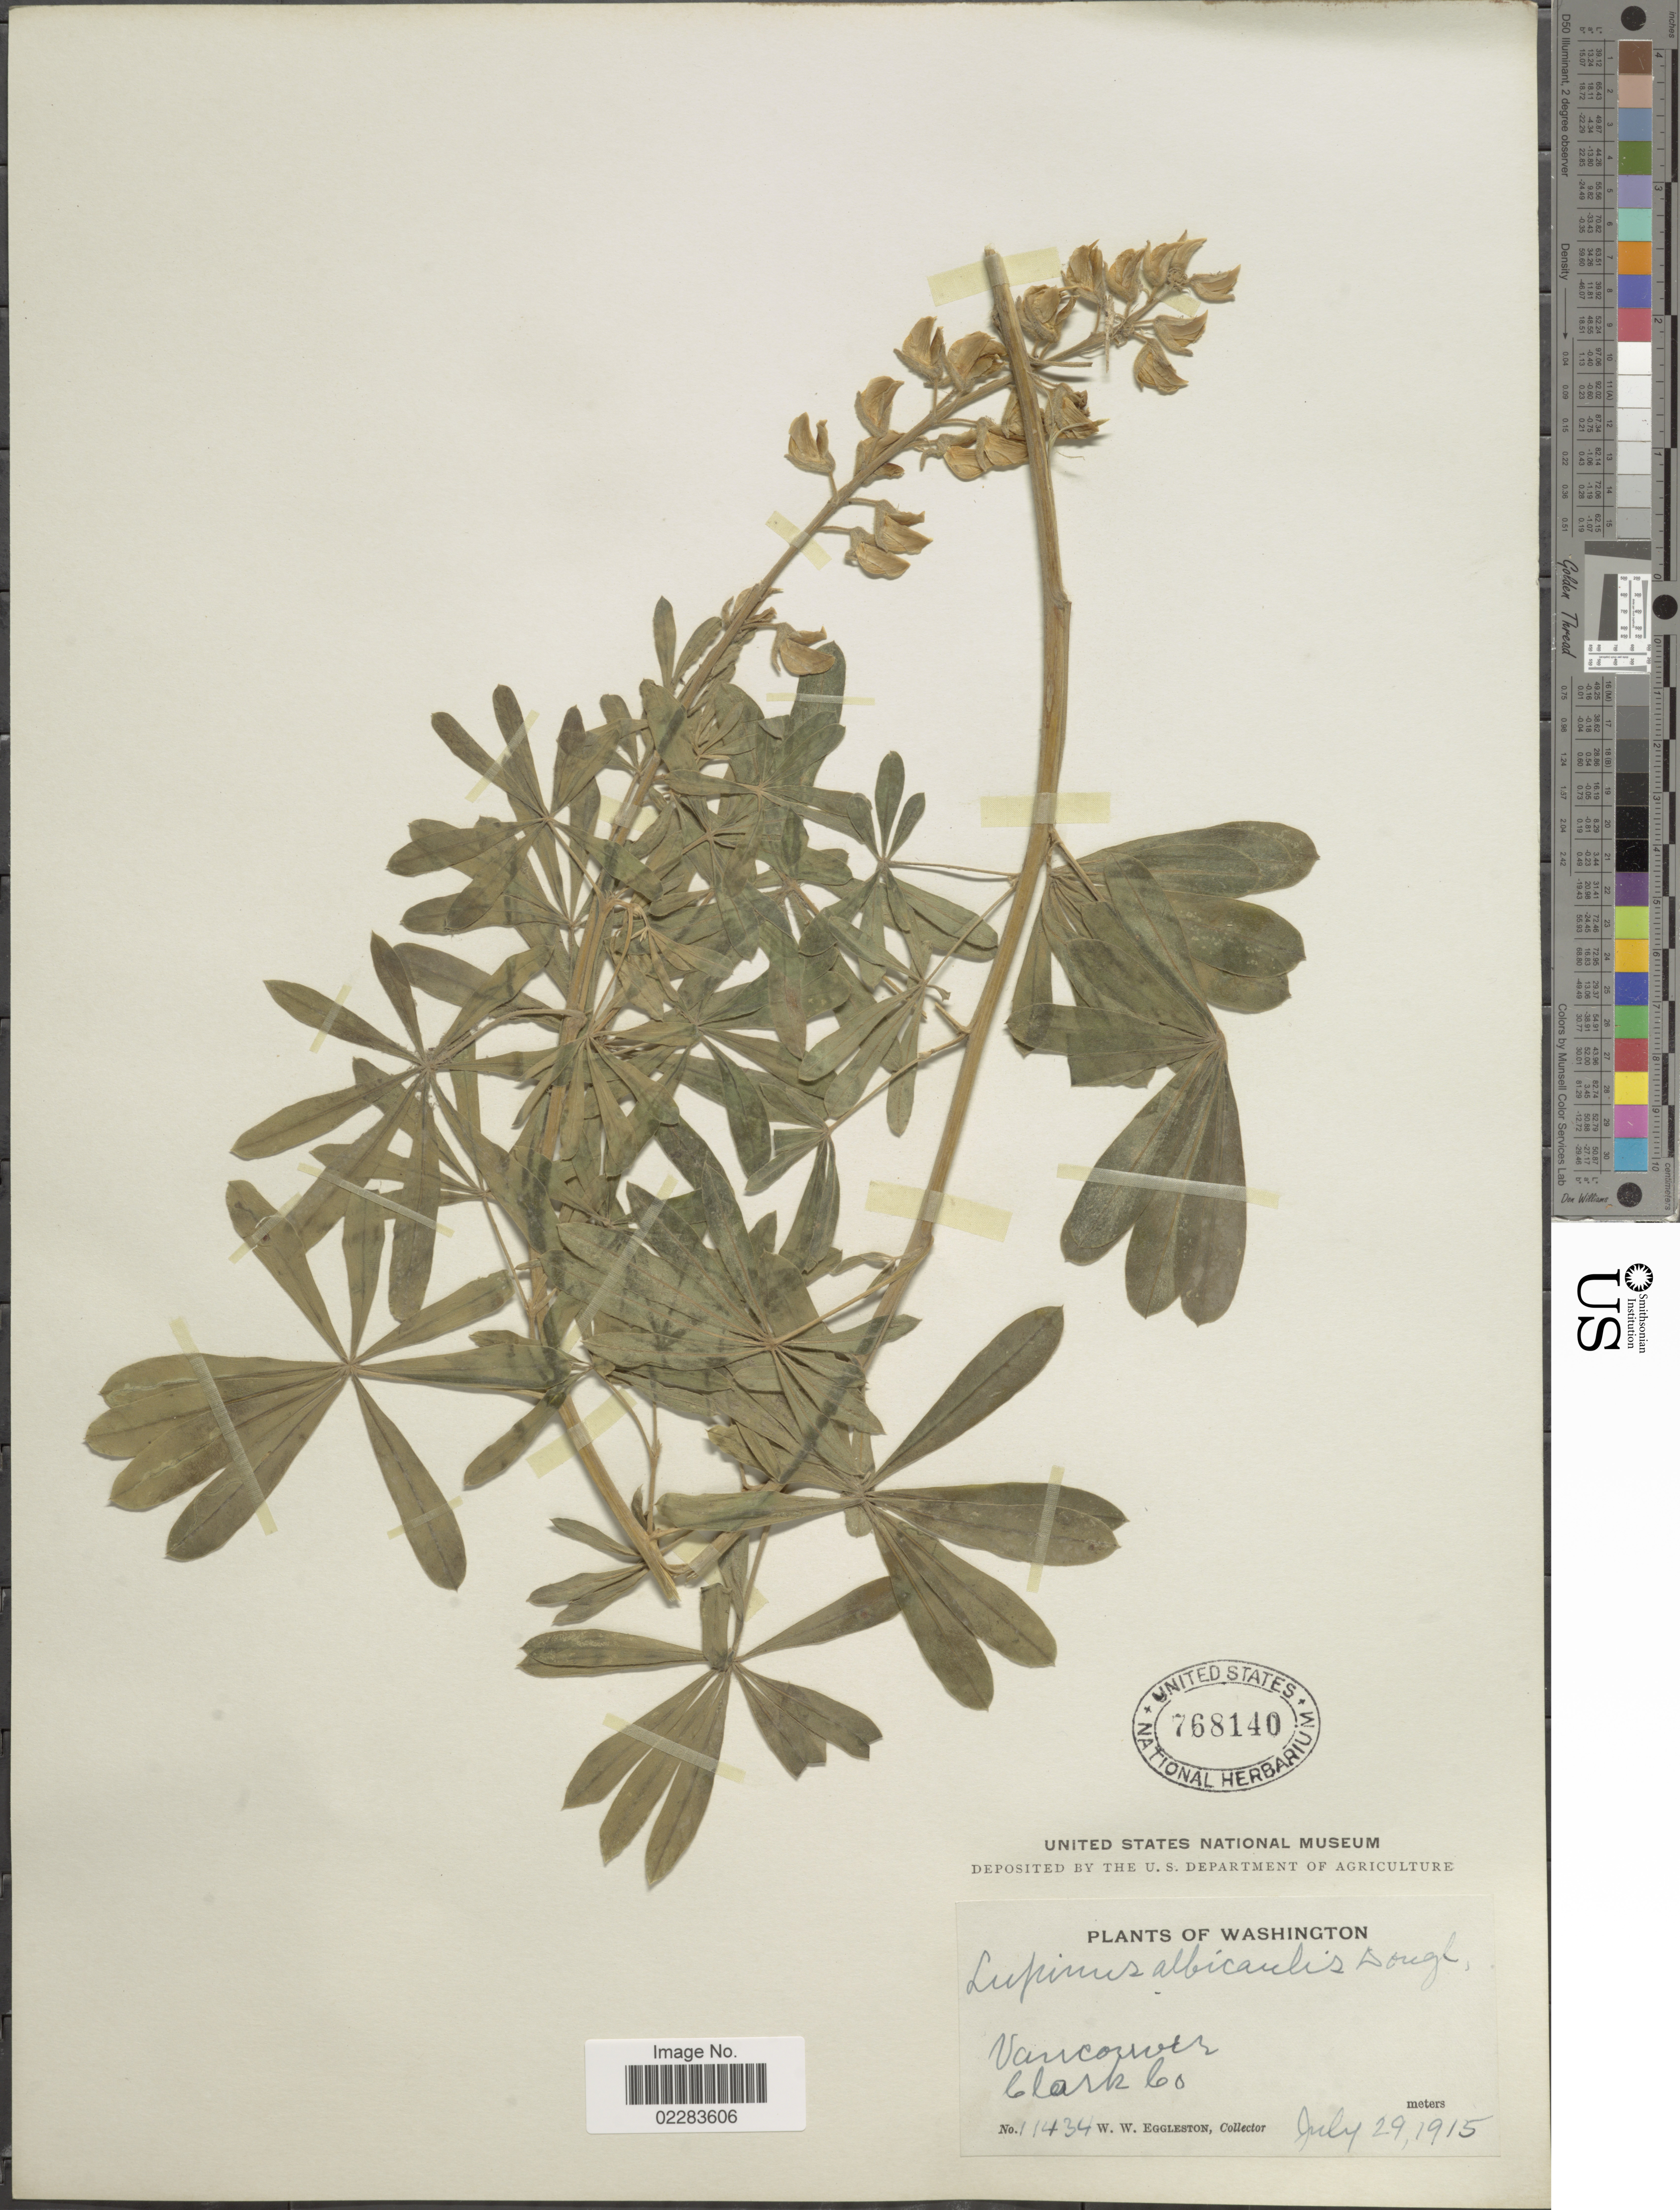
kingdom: Plantae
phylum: Tracheophyta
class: Magnoliopsida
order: Fabales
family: Fabaceae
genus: Lupinus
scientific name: Lupinus albicaulis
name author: Douglas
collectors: W. W. Eggleston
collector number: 11434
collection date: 1915-07-29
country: United States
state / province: Washington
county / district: Clark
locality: Vancouver. Clark Co.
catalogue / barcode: US 768140